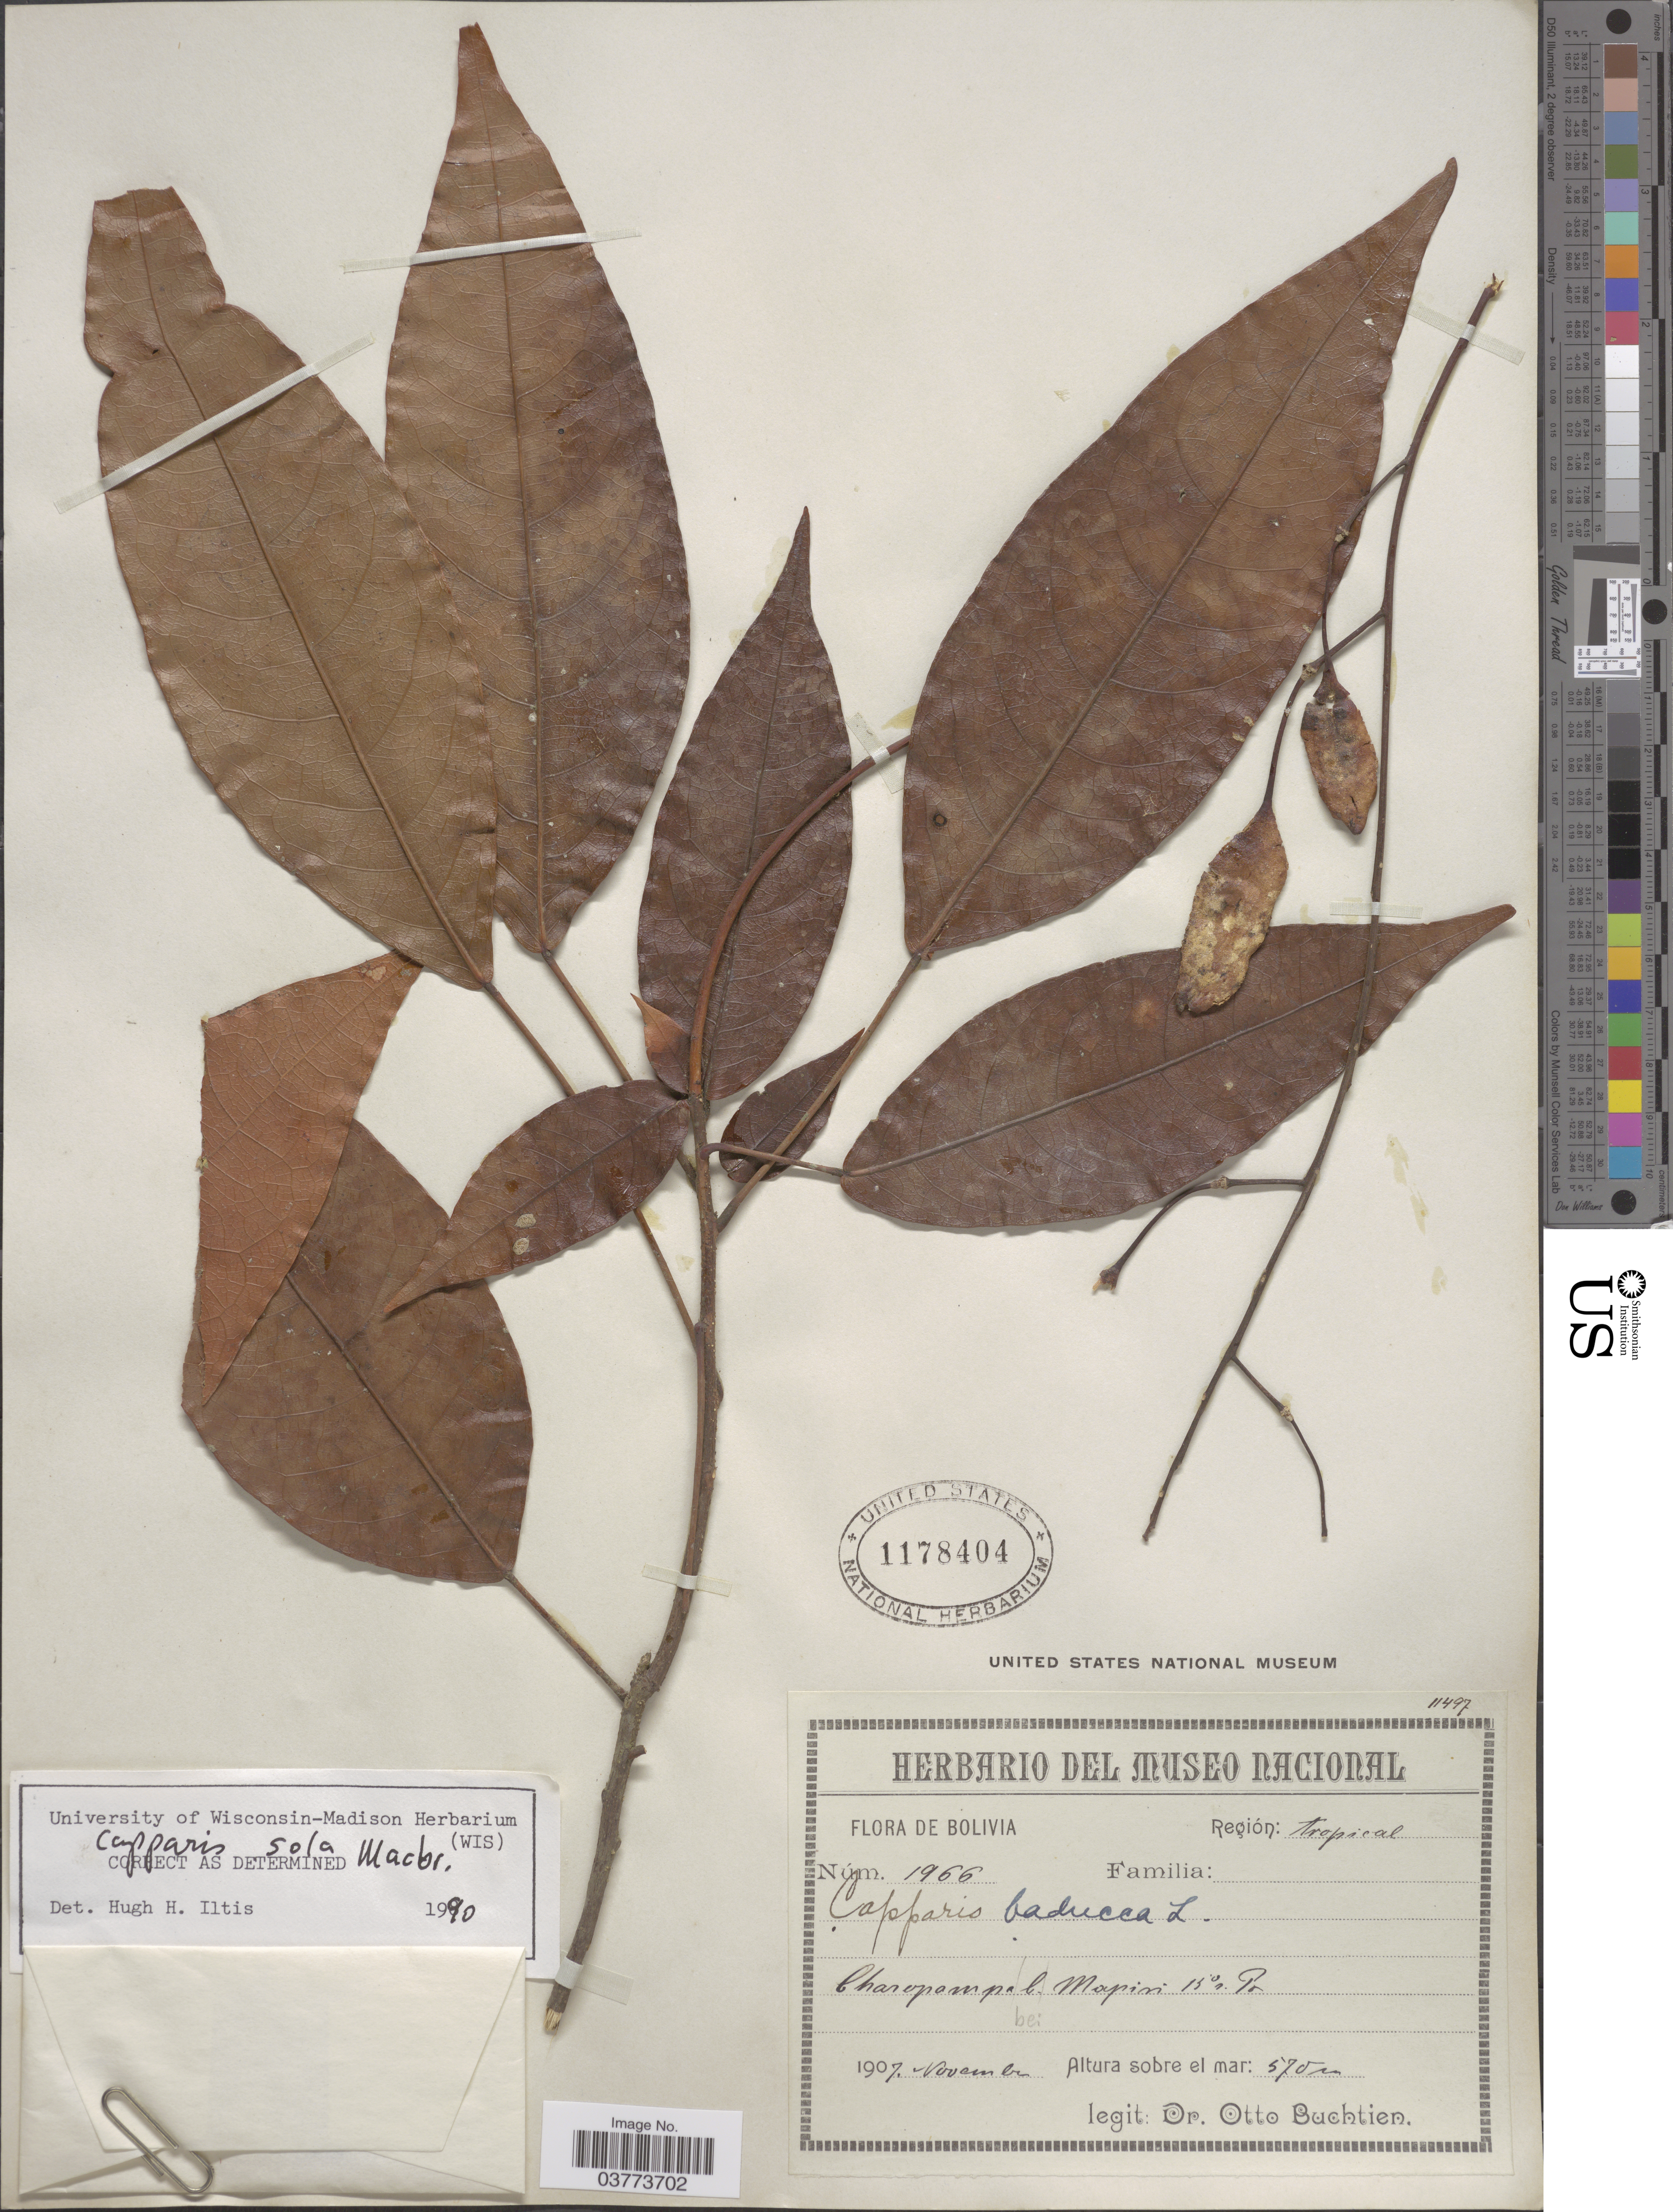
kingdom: Plantae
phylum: Tracheophyta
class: Magnoliopsida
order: Brassicales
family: Capparaceae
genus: Capparidastrum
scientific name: Capparidastrum sola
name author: (J.F. Macbr.) Iltis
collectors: O. Buchtien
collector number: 1966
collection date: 1907-11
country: Bolivia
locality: Región: tropical. Charopampa b. Mapiri.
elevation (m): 570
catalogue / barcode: US 1178404